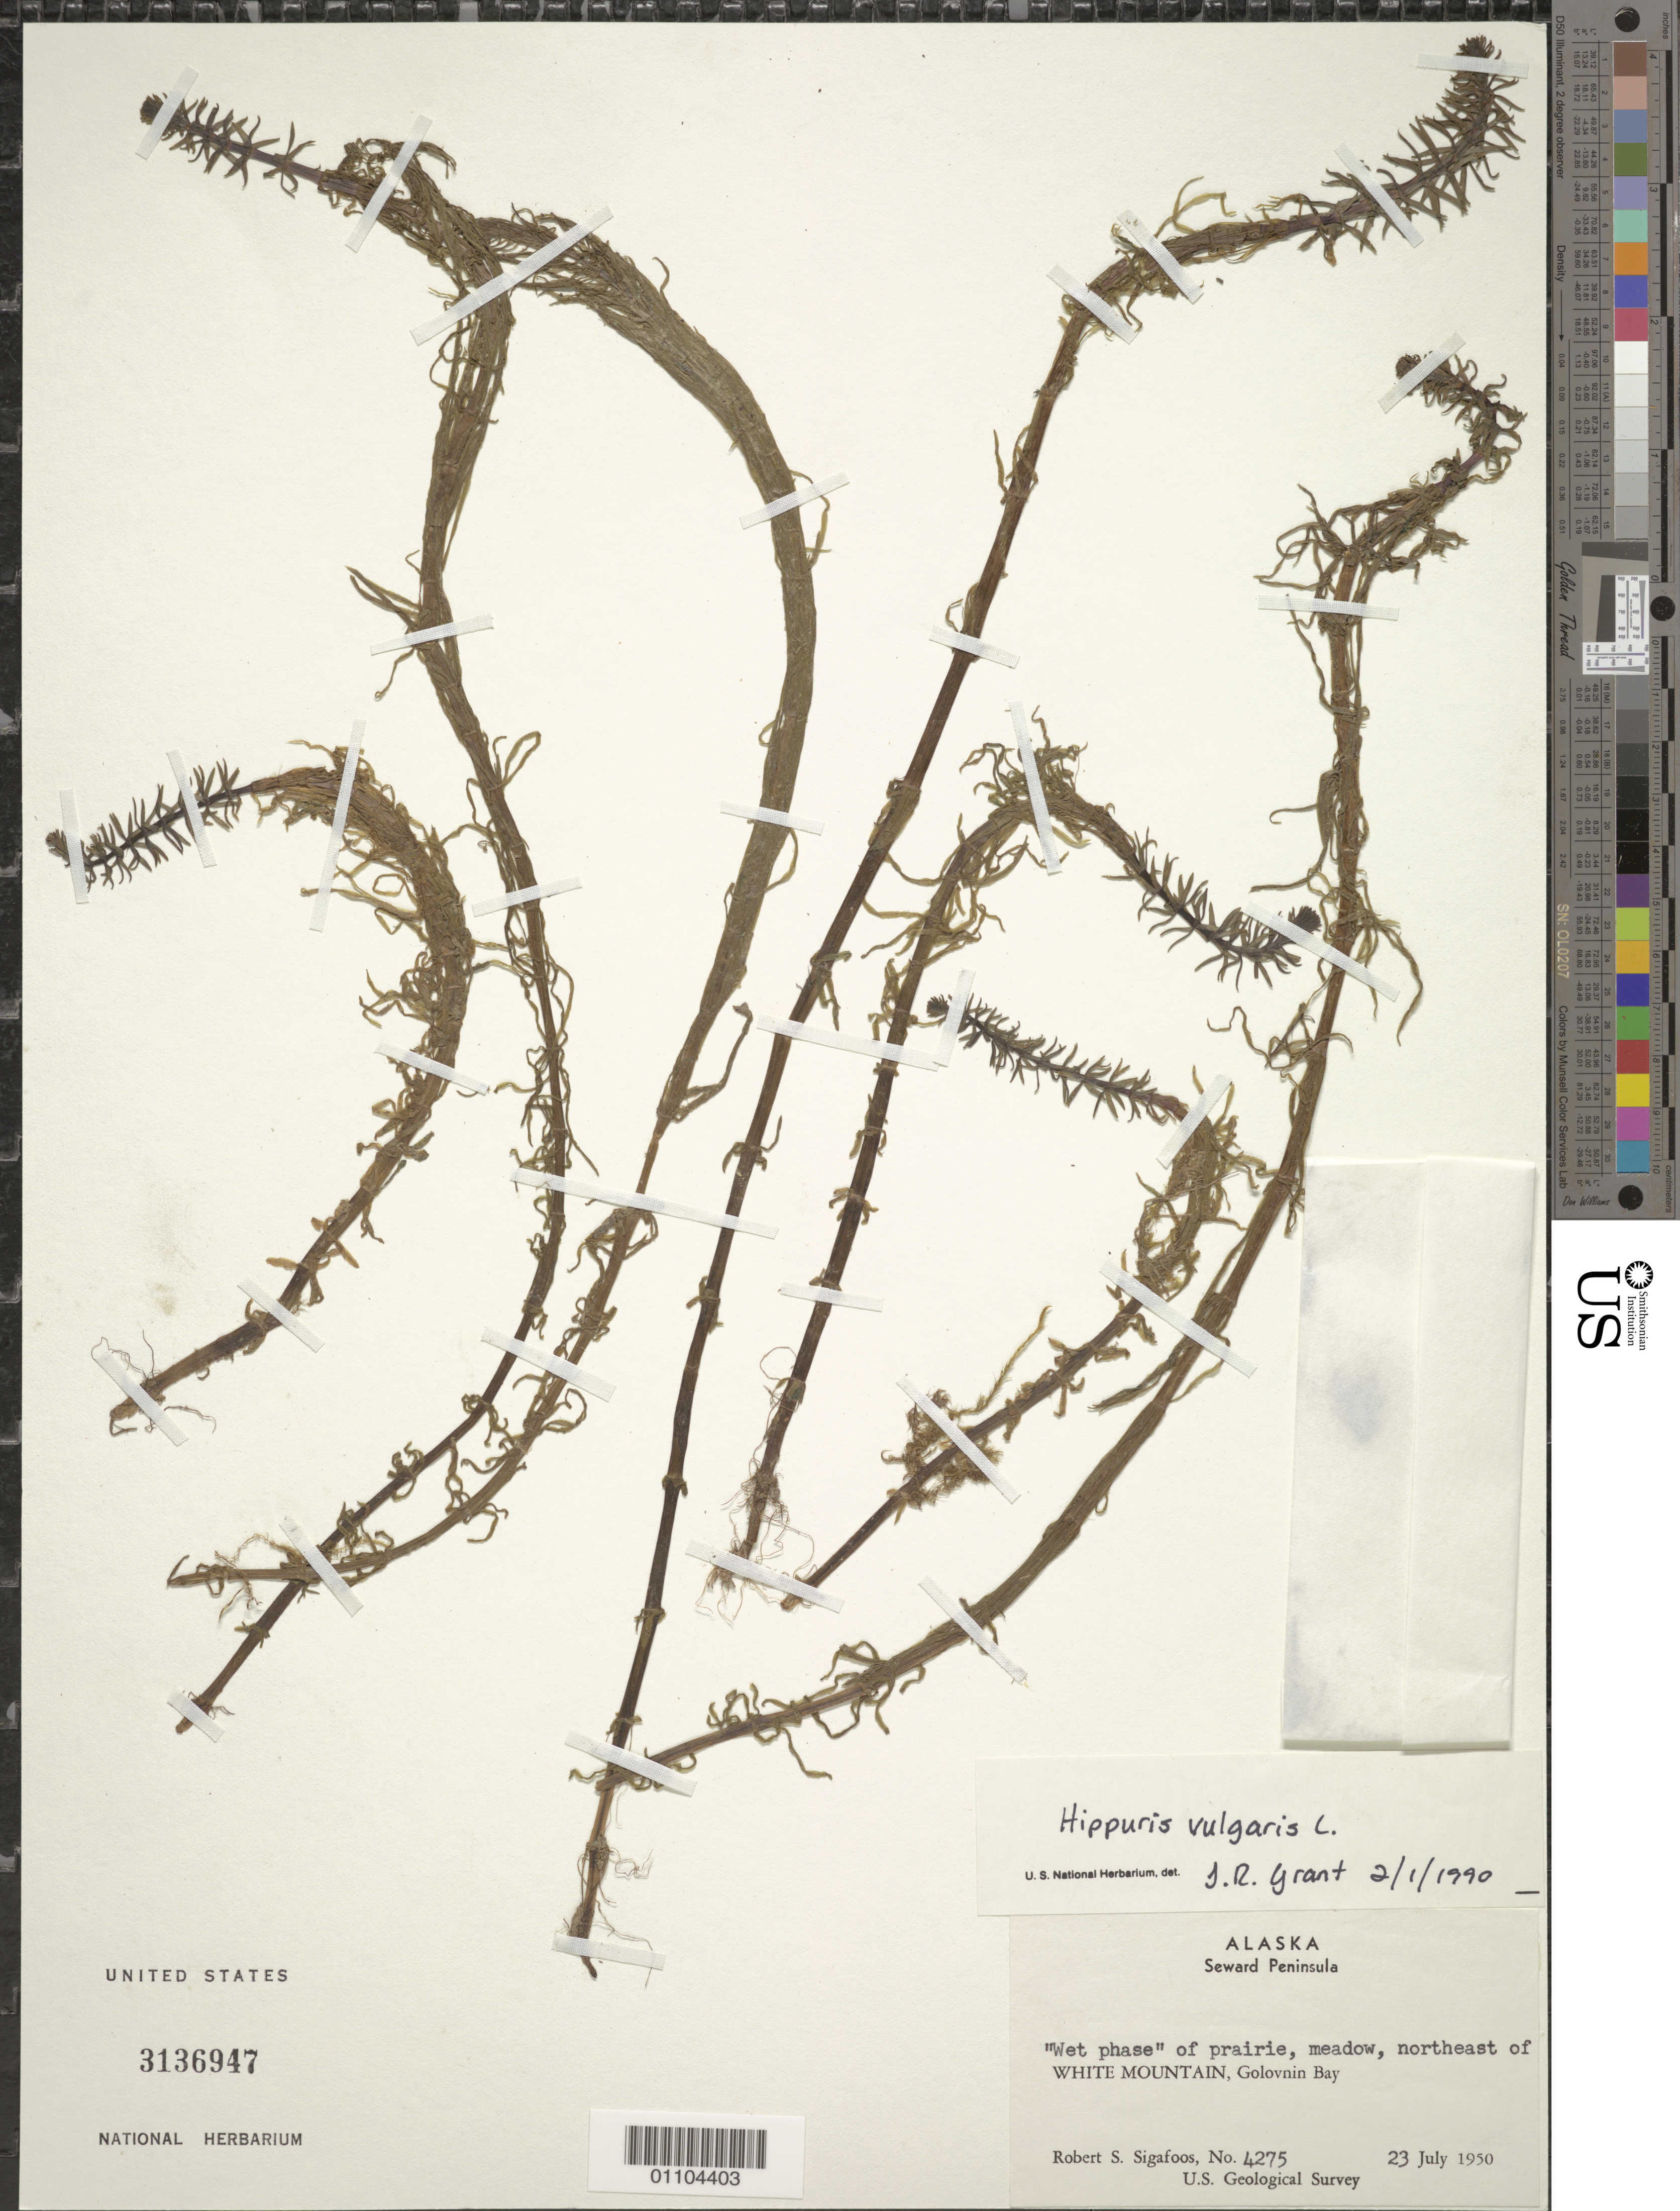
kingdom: Plantae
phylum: Tracheophyta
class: Magnoliopsida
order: Lamiales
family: Plantaginaceae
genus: Hippuris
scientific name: Hippuris vulgaris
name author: L.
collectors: R. Sigafoos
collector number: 4275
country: United States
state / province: Alaska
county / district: Seward Peninsula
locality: NE of White Mountain, Golovnin Bay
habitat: et phase of prairie, meadow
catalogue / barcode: US 3136947